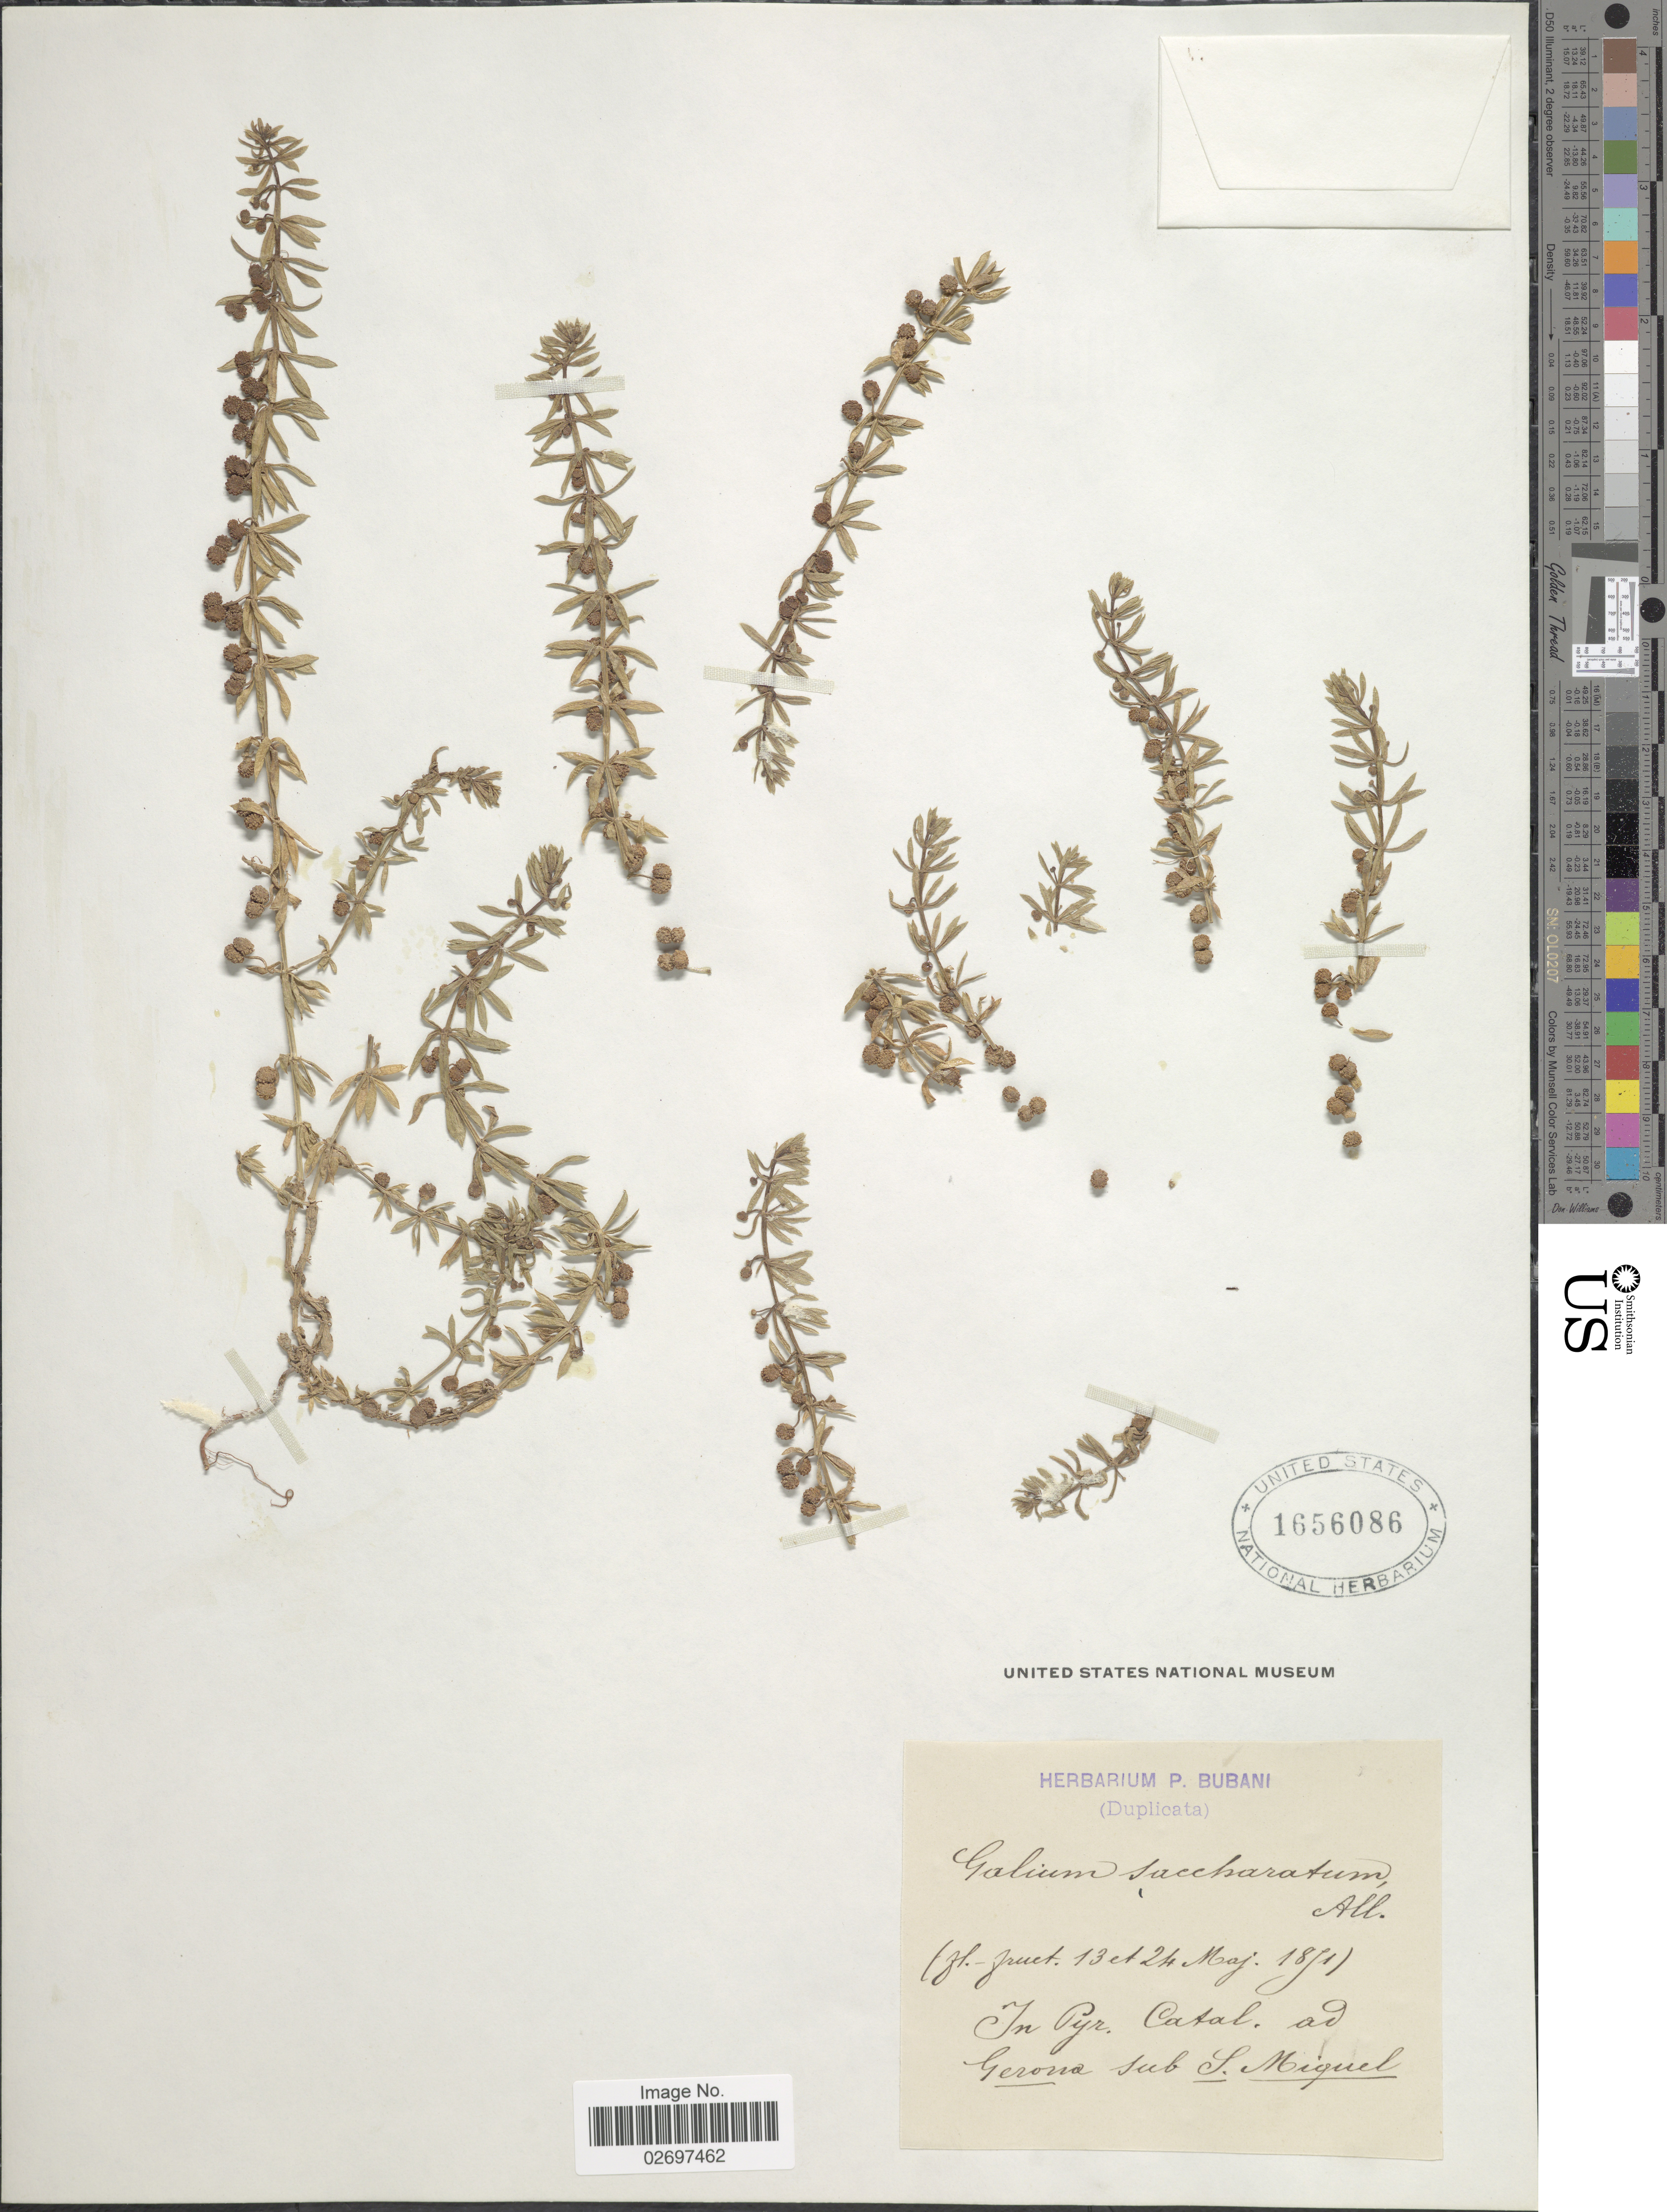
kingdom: Plantae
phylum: Tracheophyta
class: Magnoliopsida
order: Gentianales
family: Rubiaceae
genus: Galium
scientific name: Galium saccharatum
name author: All.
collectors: ex herb. P. Bubani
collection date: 1871-05-13/1871-05-24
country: Spain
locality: In Pyr. Catal. ad Gerona sub S. Miguel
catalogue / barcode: US 1656086